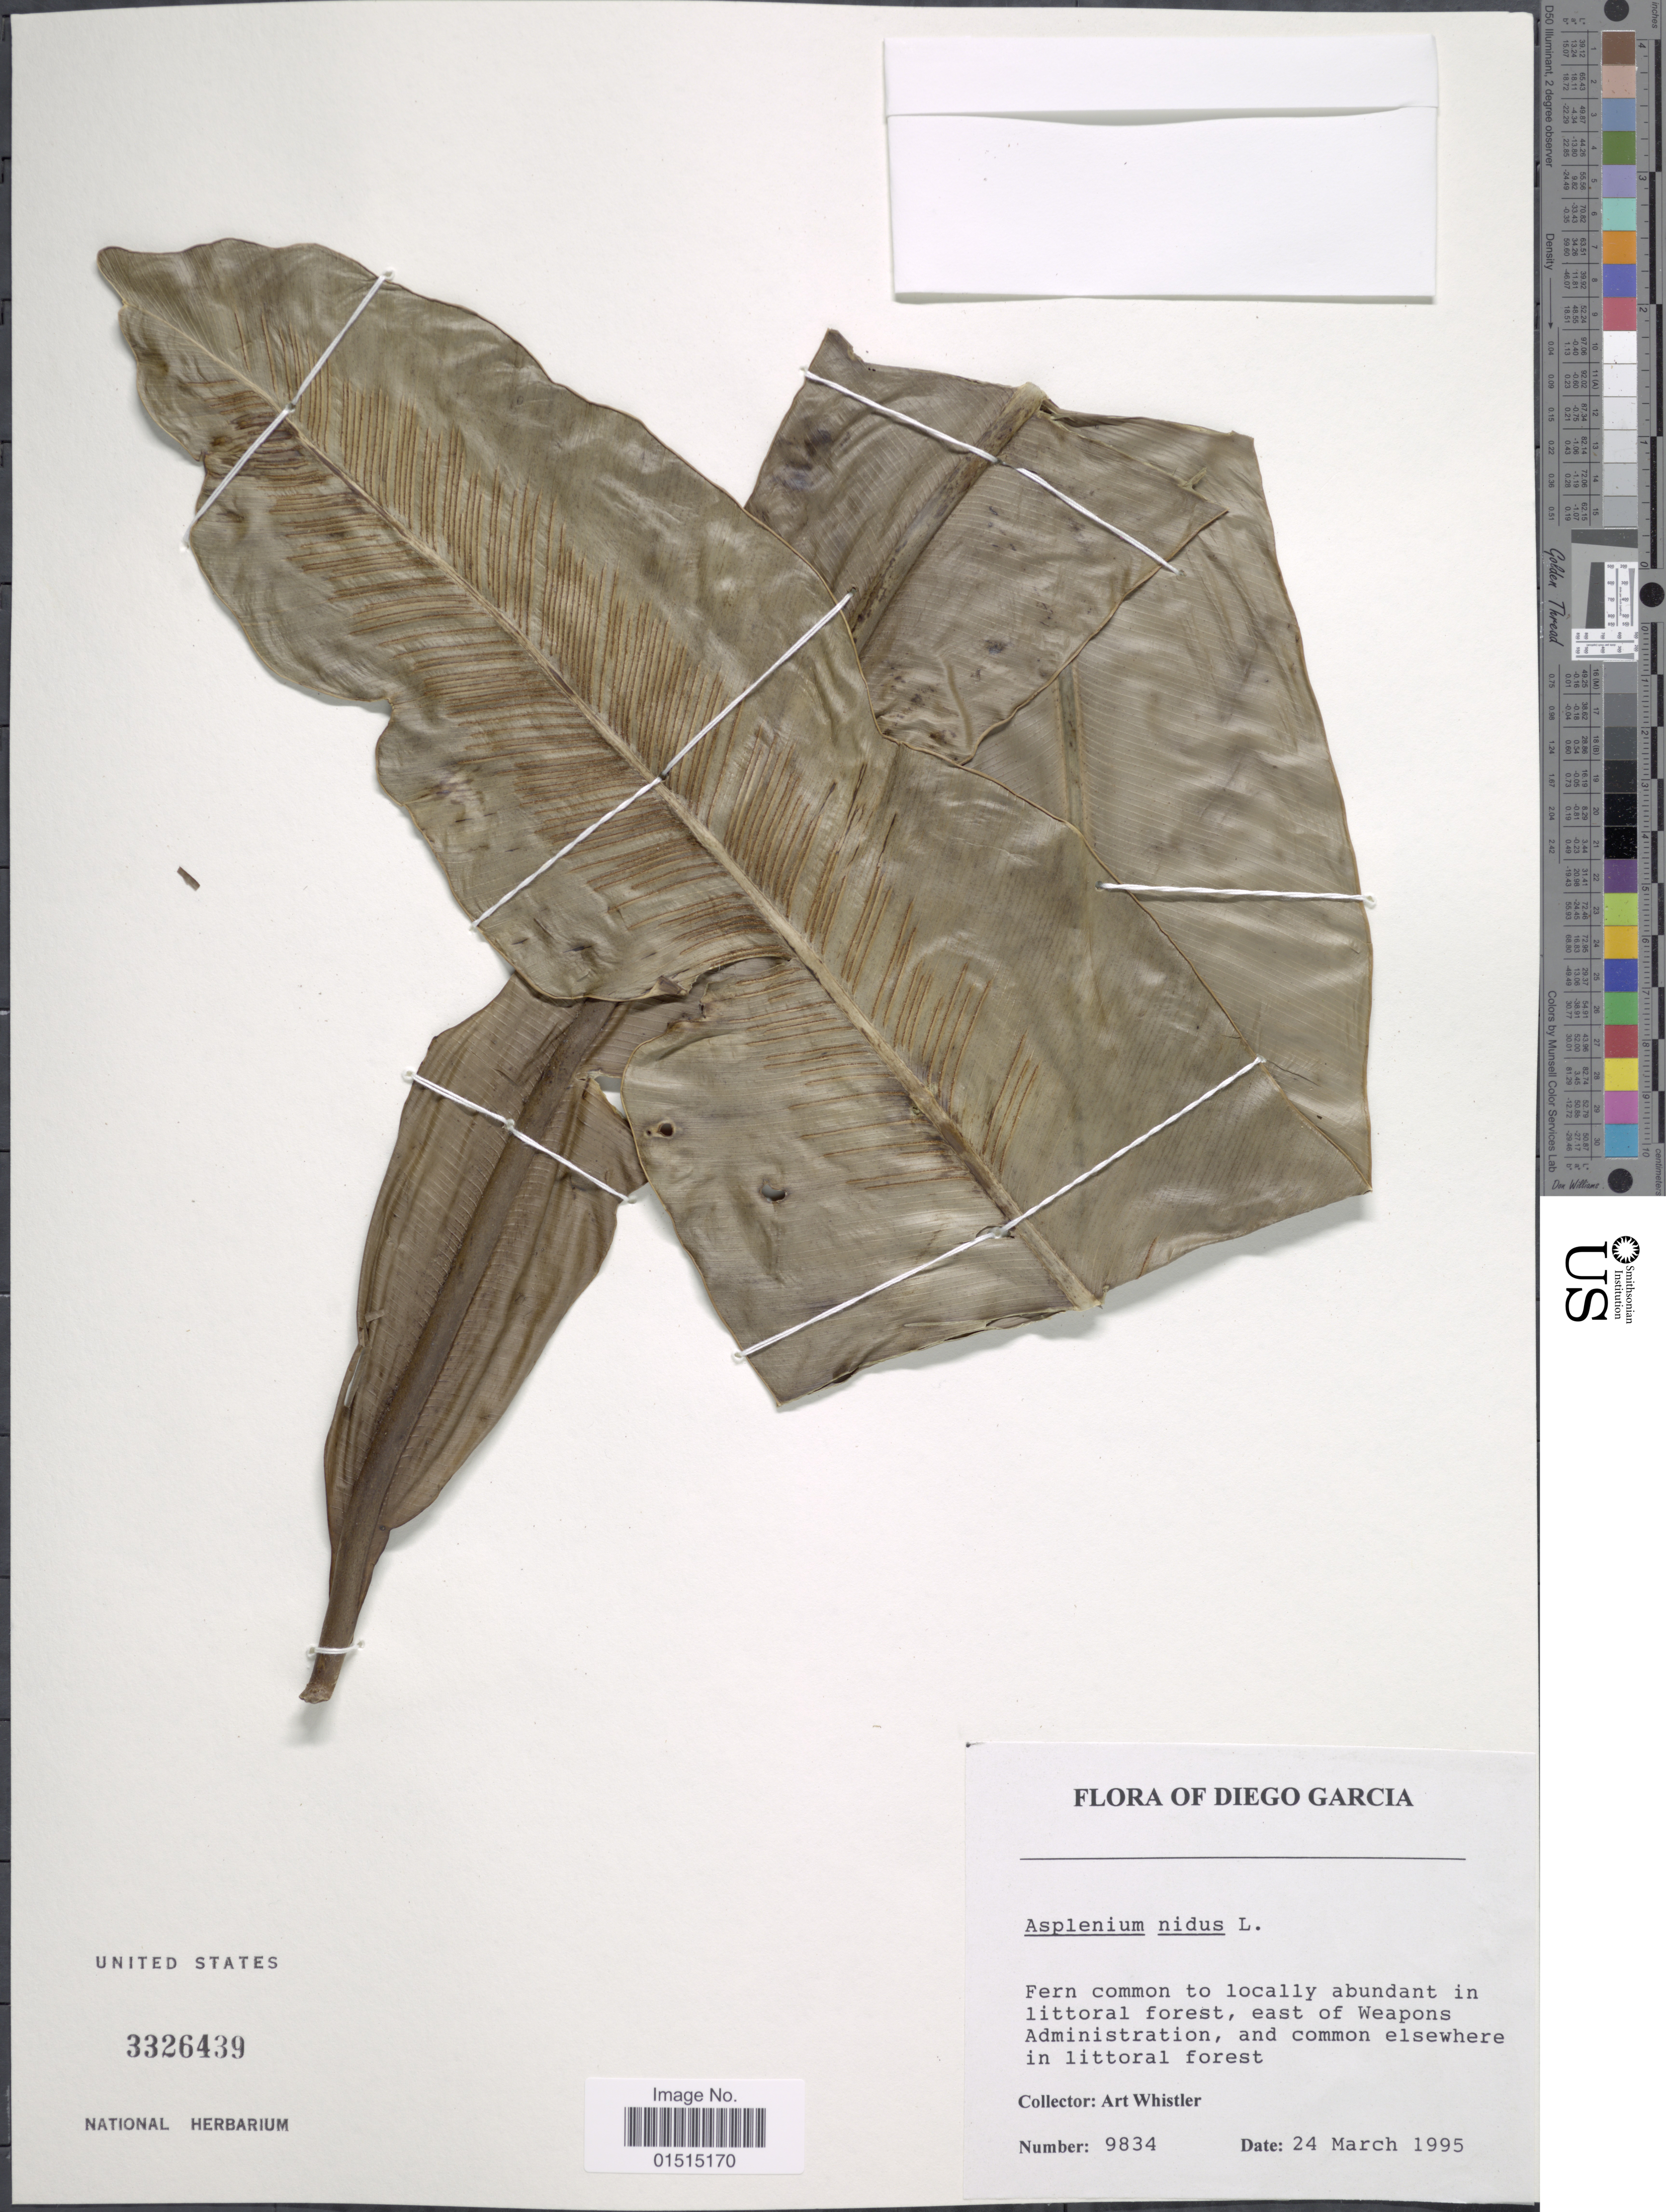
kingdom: Plantae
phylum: Tracheophyta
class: Polypodiopsida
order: Polypodiales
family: Aspleniaceae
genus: Asplenium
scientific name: Asplenium nidus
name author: L.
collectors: A. Whistler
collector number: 9834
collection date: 1995-03-24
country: British Indian Ocean Territory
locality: Diego Garcia: Fern common to locally abundant in littoral forest, east of Weapons Administration, and common elsewhere in littoral forest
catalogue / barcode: US 3326439